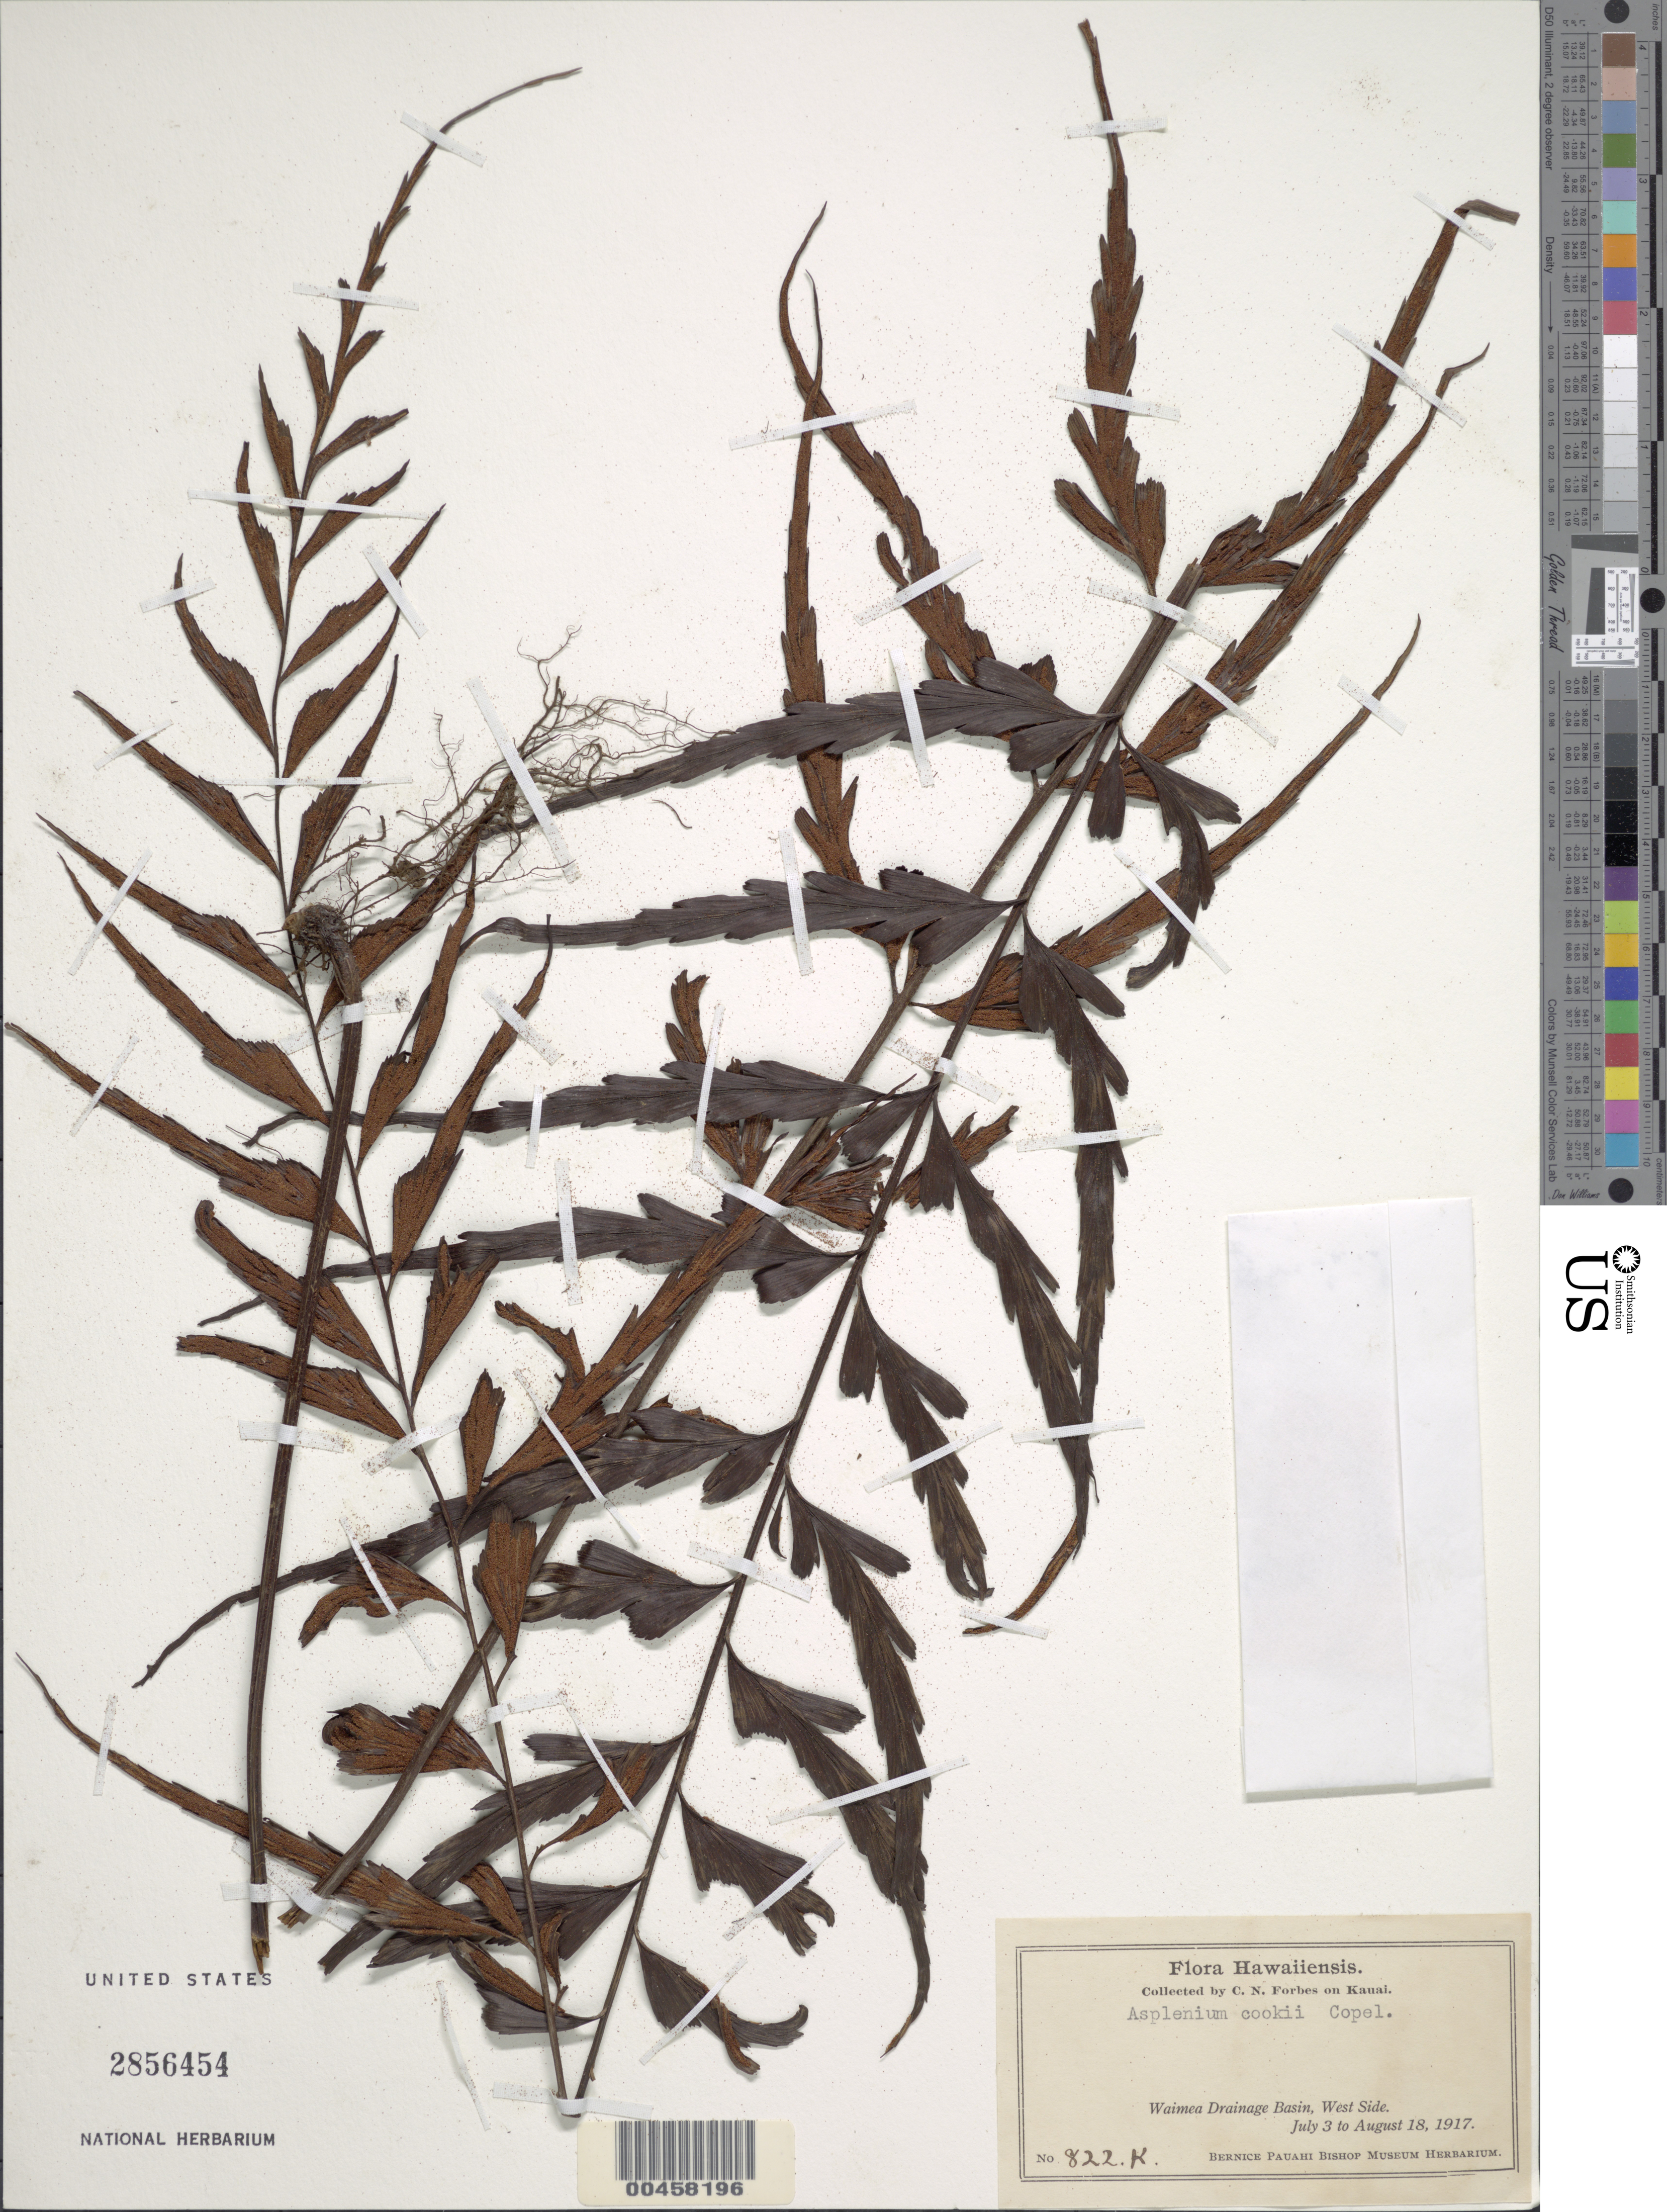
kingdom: Plantae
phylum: Tracheophyta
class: Polypodiopsida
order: Polypodiales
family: Aspleniaceae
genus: Asplenium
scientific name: Asplenium polyodon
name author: G. Forst.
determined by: Wagner, W. L., (BOT), Smithsonian Institution - National Museum of Natural History (UNITED STATES)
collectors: C. N. Forbes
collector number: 822.K.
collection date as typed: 3 Jul 1917 to 18 Aug 1917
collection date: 1917-07-03/1917-08-18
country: United States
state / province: Hawaii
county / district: Kauai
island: Kaua'i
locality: Waimea Drainage Basin, West Side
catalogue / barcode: US 2856454